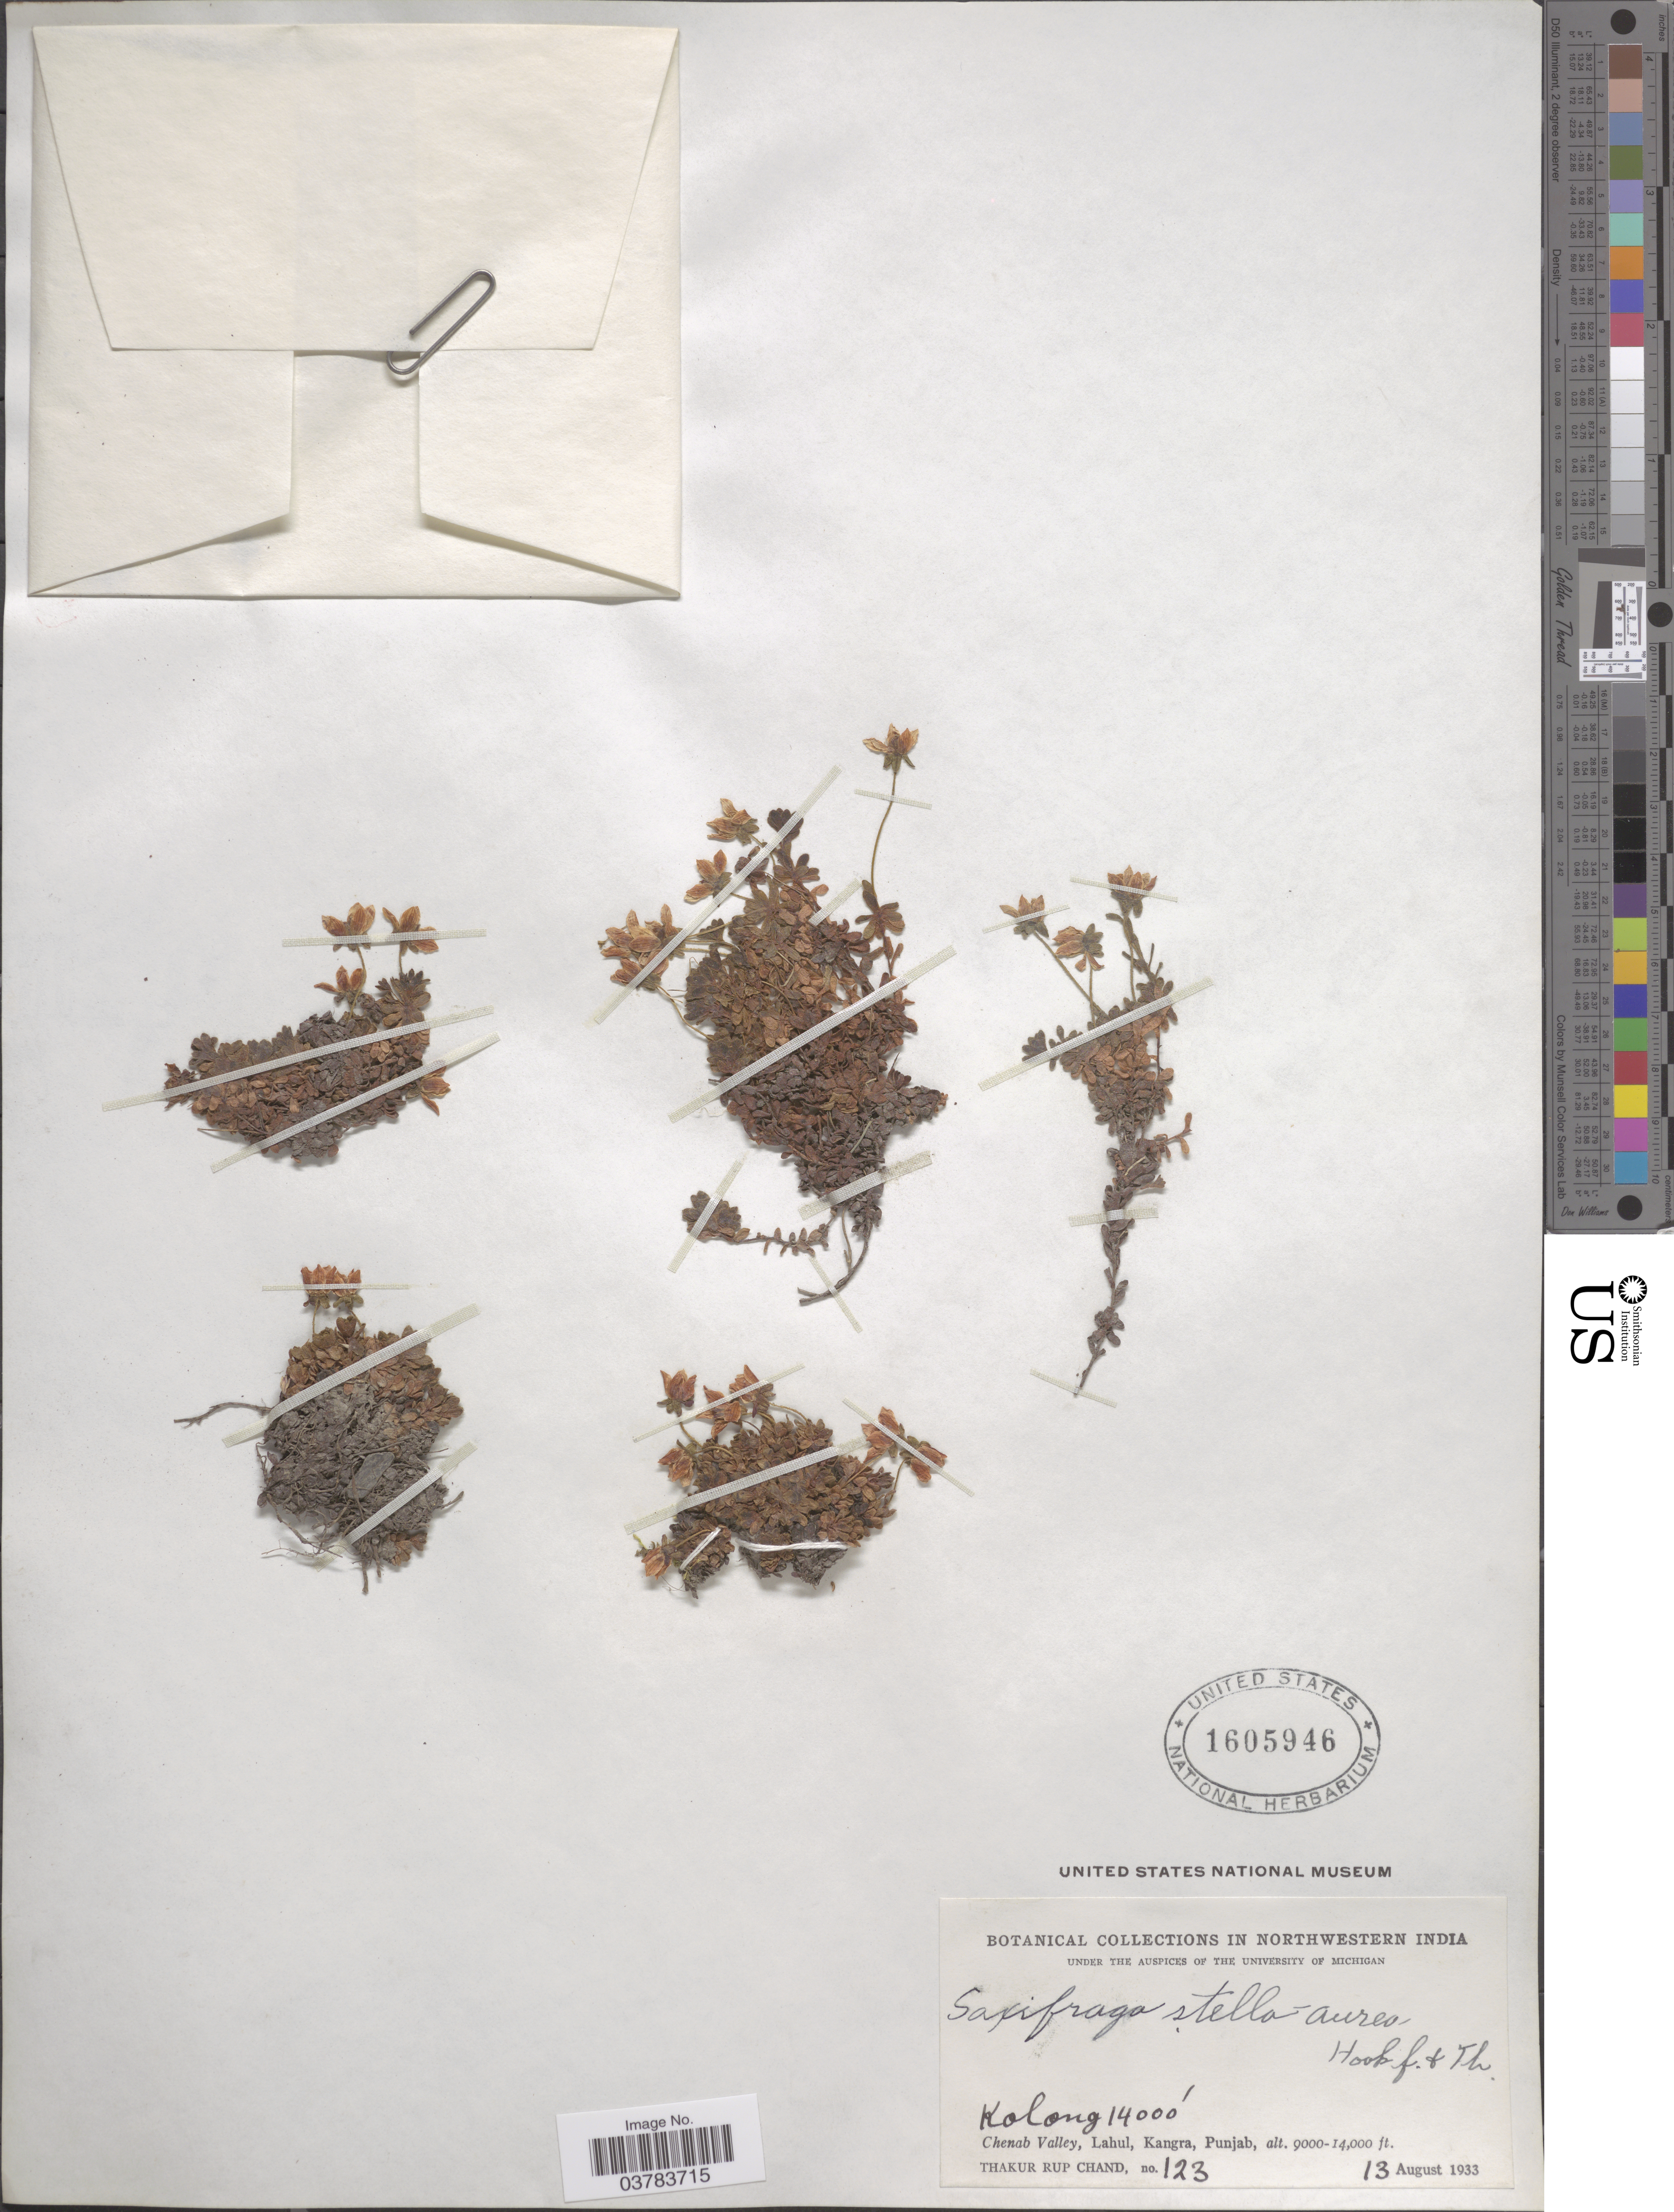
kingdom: Plantae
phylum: Tracheophyta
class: Magnoliopsida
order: Saxifragales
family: Saxifragaceae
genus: Saxifraga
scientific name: Saxifraga stella-aurea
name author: Hook. f. & Thomson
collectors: T. R. Chand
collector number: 123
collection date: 1933-08-13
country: India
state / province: Punjab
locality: In Northwestern India. Kolong. Chenab Valley, Lahul, Kangra.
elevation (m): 2743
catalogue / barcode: US 1605946